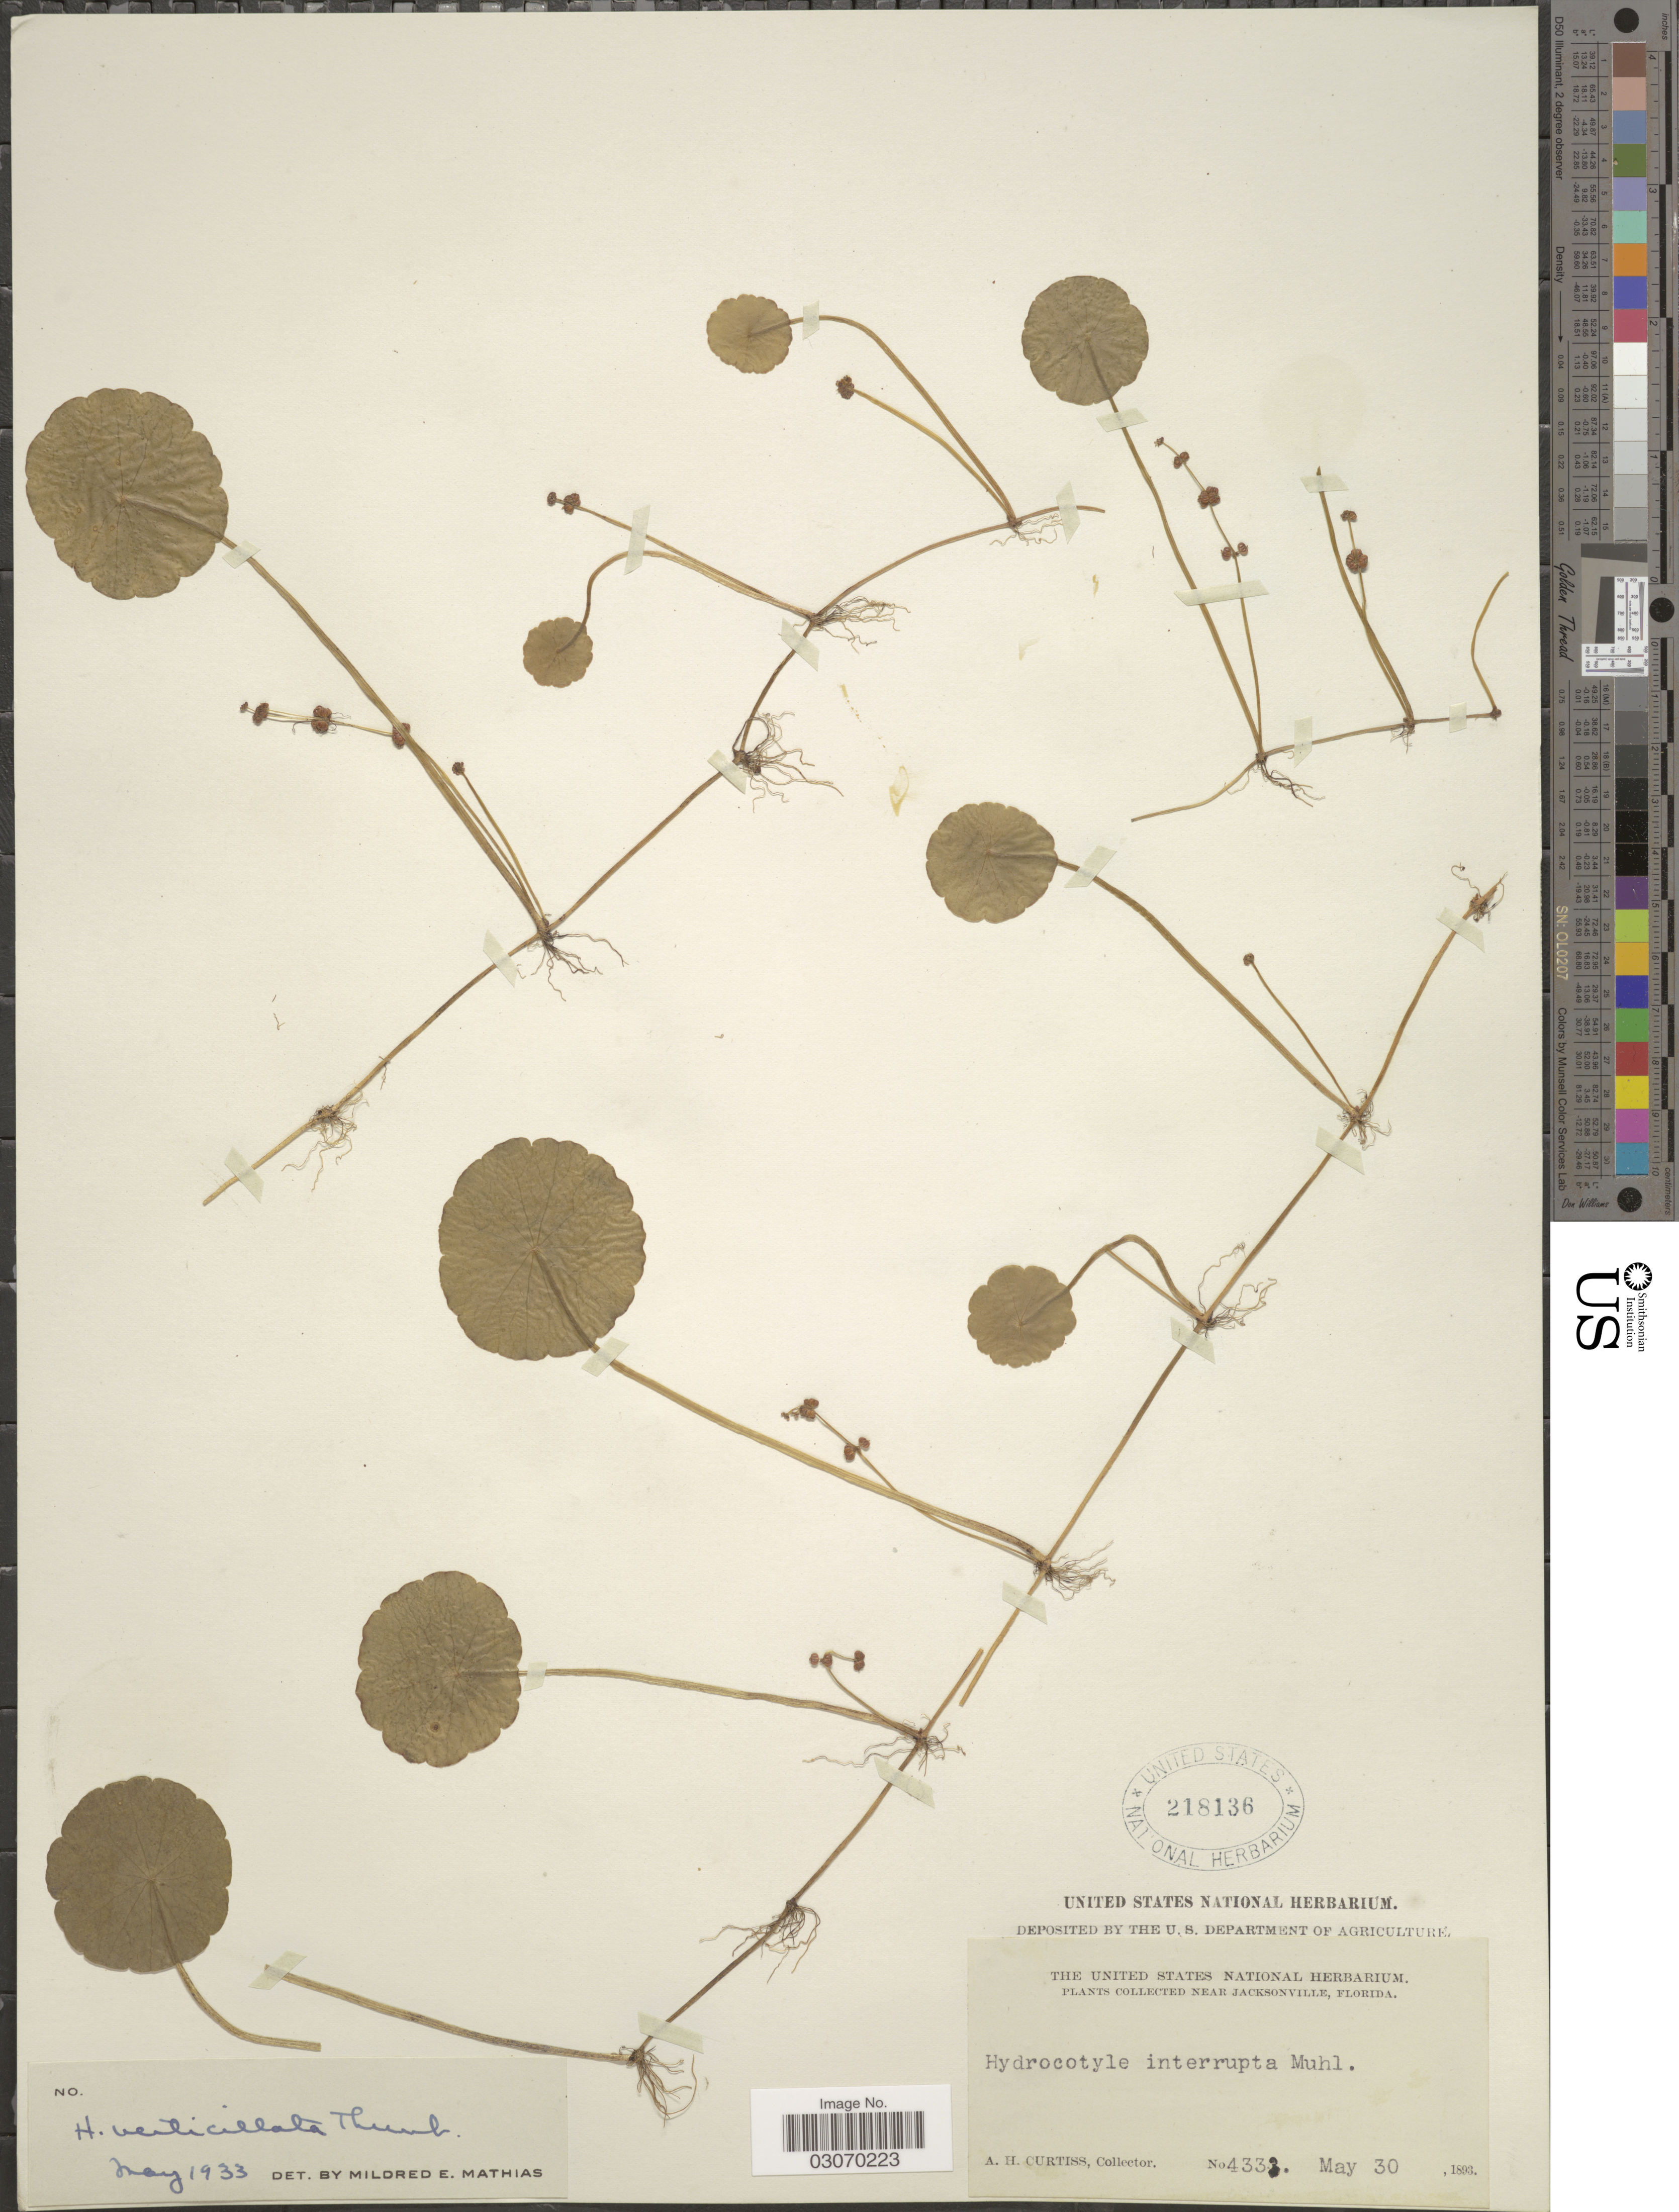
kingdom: Plantae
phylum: Tracheophyta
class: Magnoliopsida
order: Apiales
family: Araliaceae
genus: Hydrocotyle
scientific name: Hydrocotyle verticillata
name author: Thunb.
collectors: A. H. Curtiss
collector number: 4333*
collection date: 1893-05-30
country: United States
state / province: Florida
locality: Near Jacksonville.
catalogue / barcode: US 218136